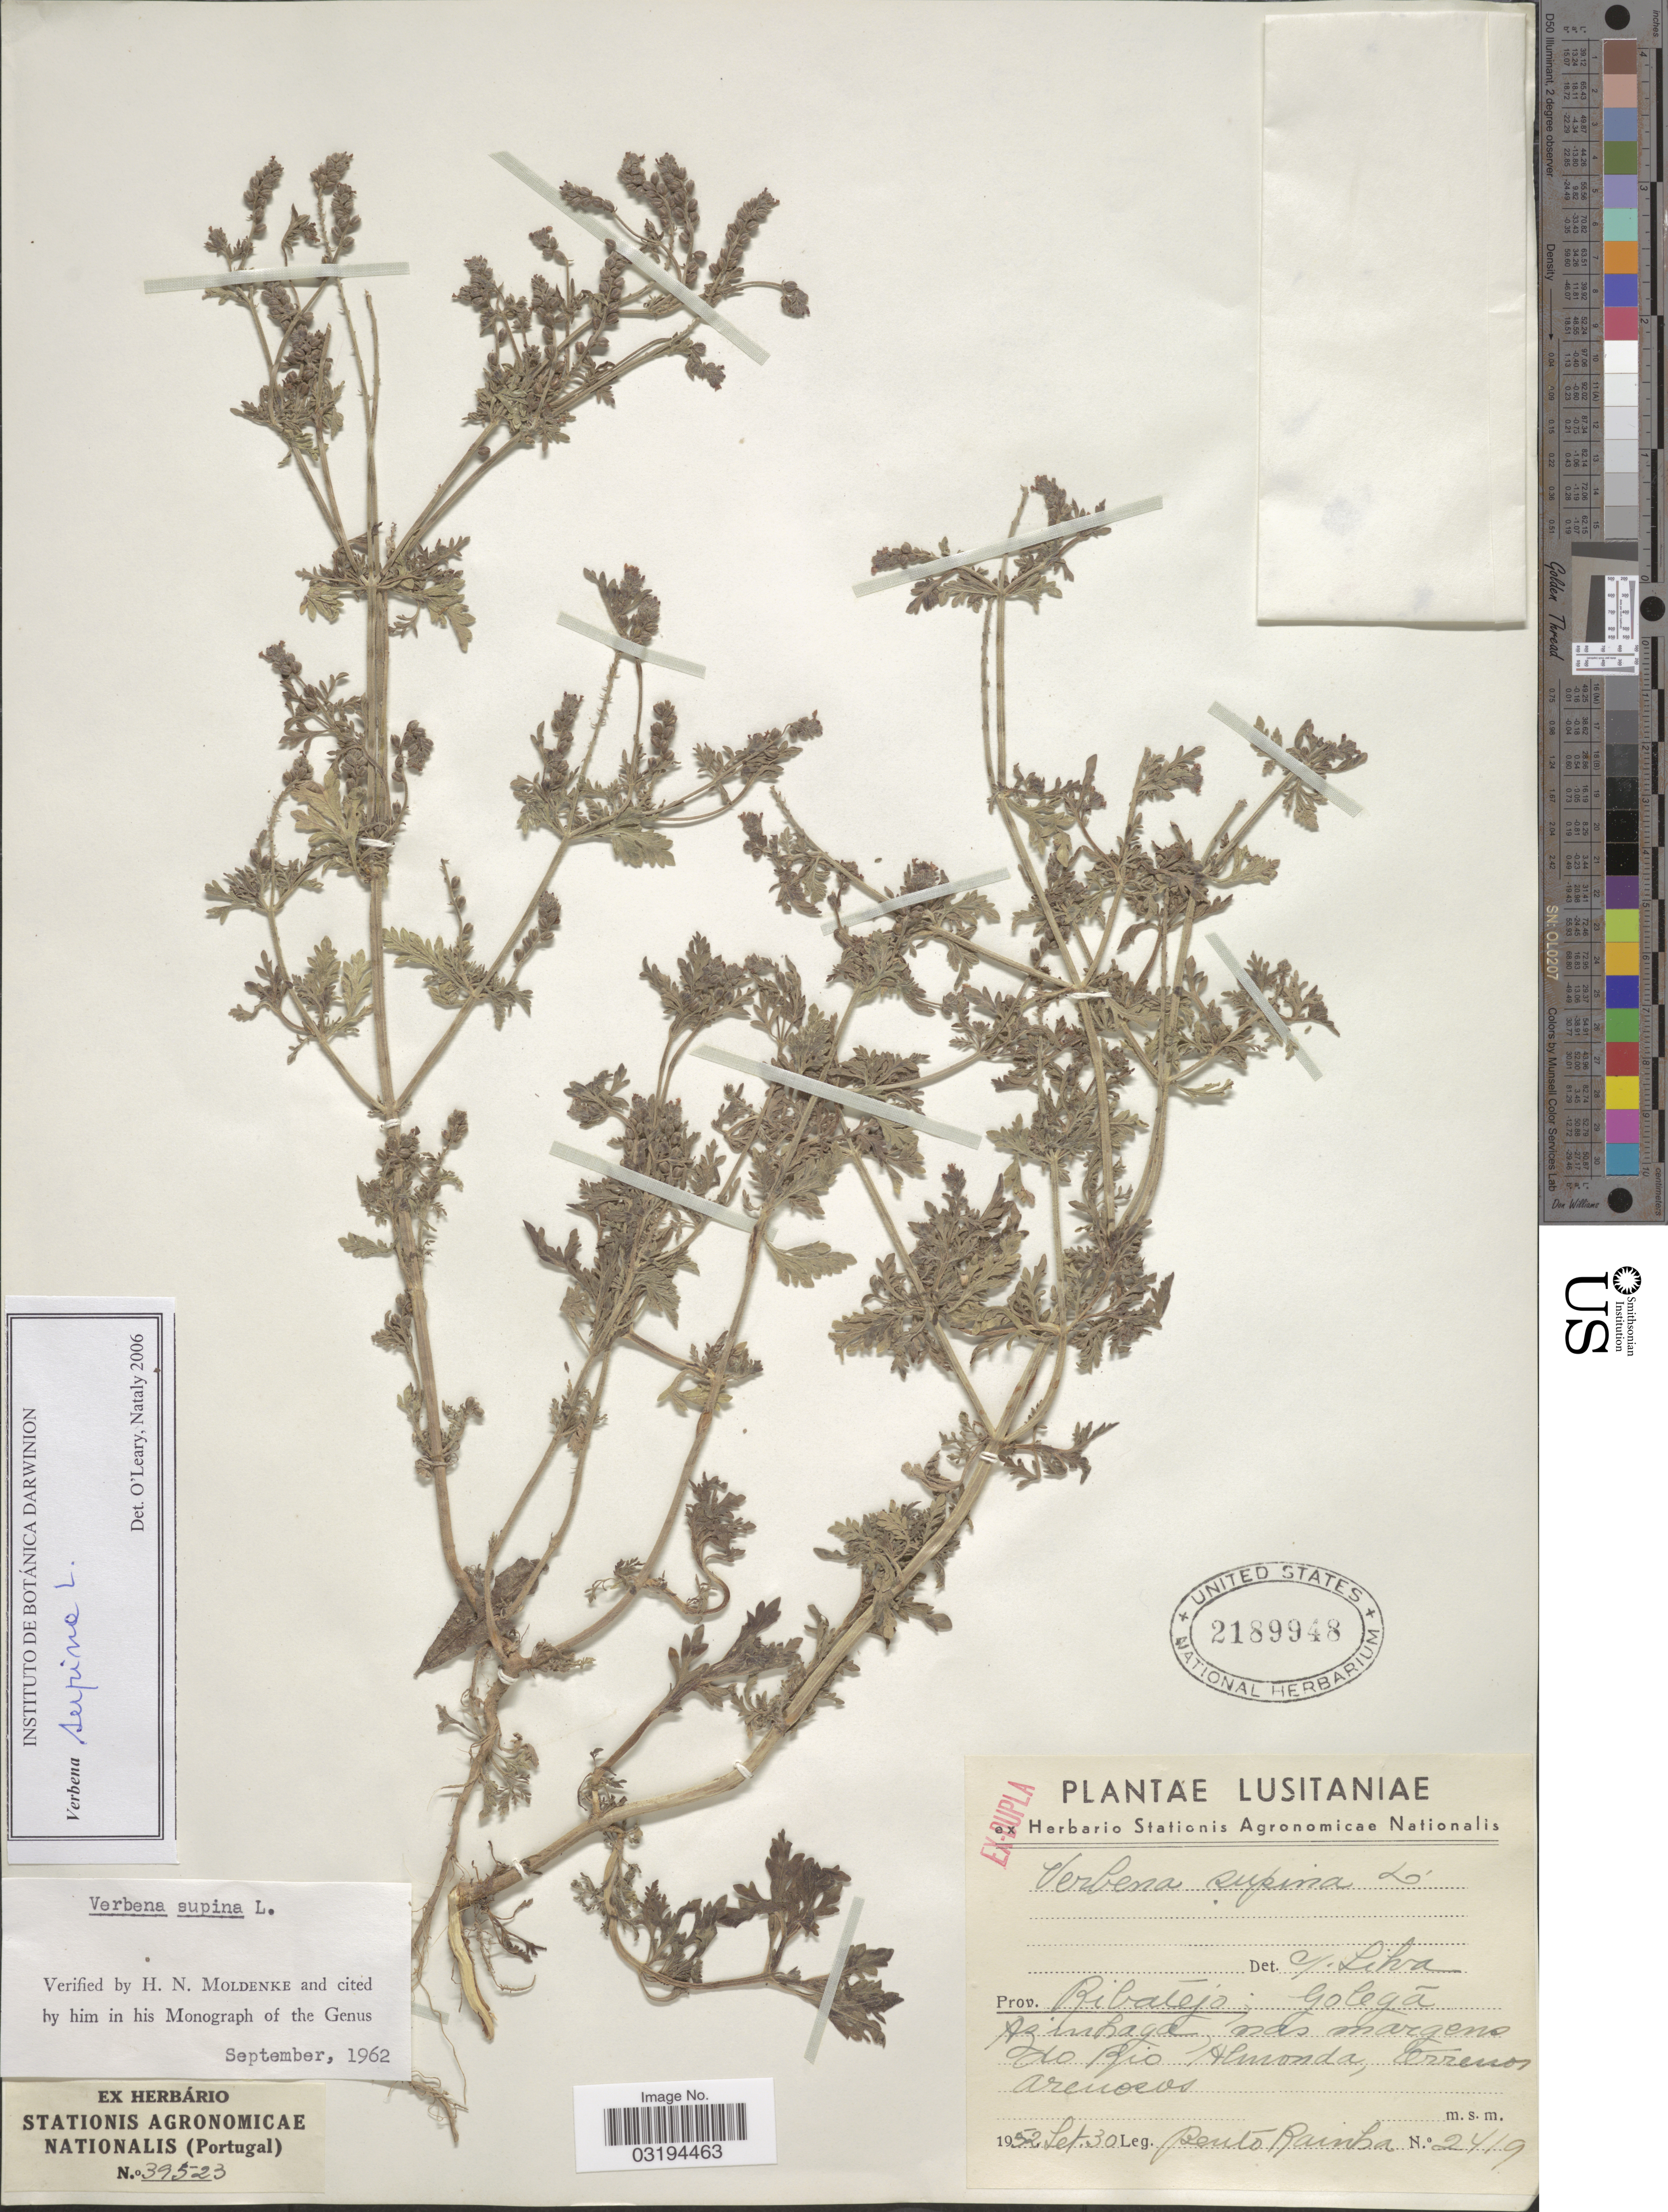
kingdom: Plantae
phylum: Tracheophyta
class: Magnoliopsida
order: Lamiales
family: Verbenaceae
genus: Verbena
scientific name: Verbena supina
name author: L.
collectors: B. Rainha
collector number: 2419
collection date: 1952-09-30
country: Portugal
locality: Lusitaniae, Prov. Ribatejo; Golegã Azinhaga, mas margens do Rio Almonda.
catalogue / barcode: US 2189948